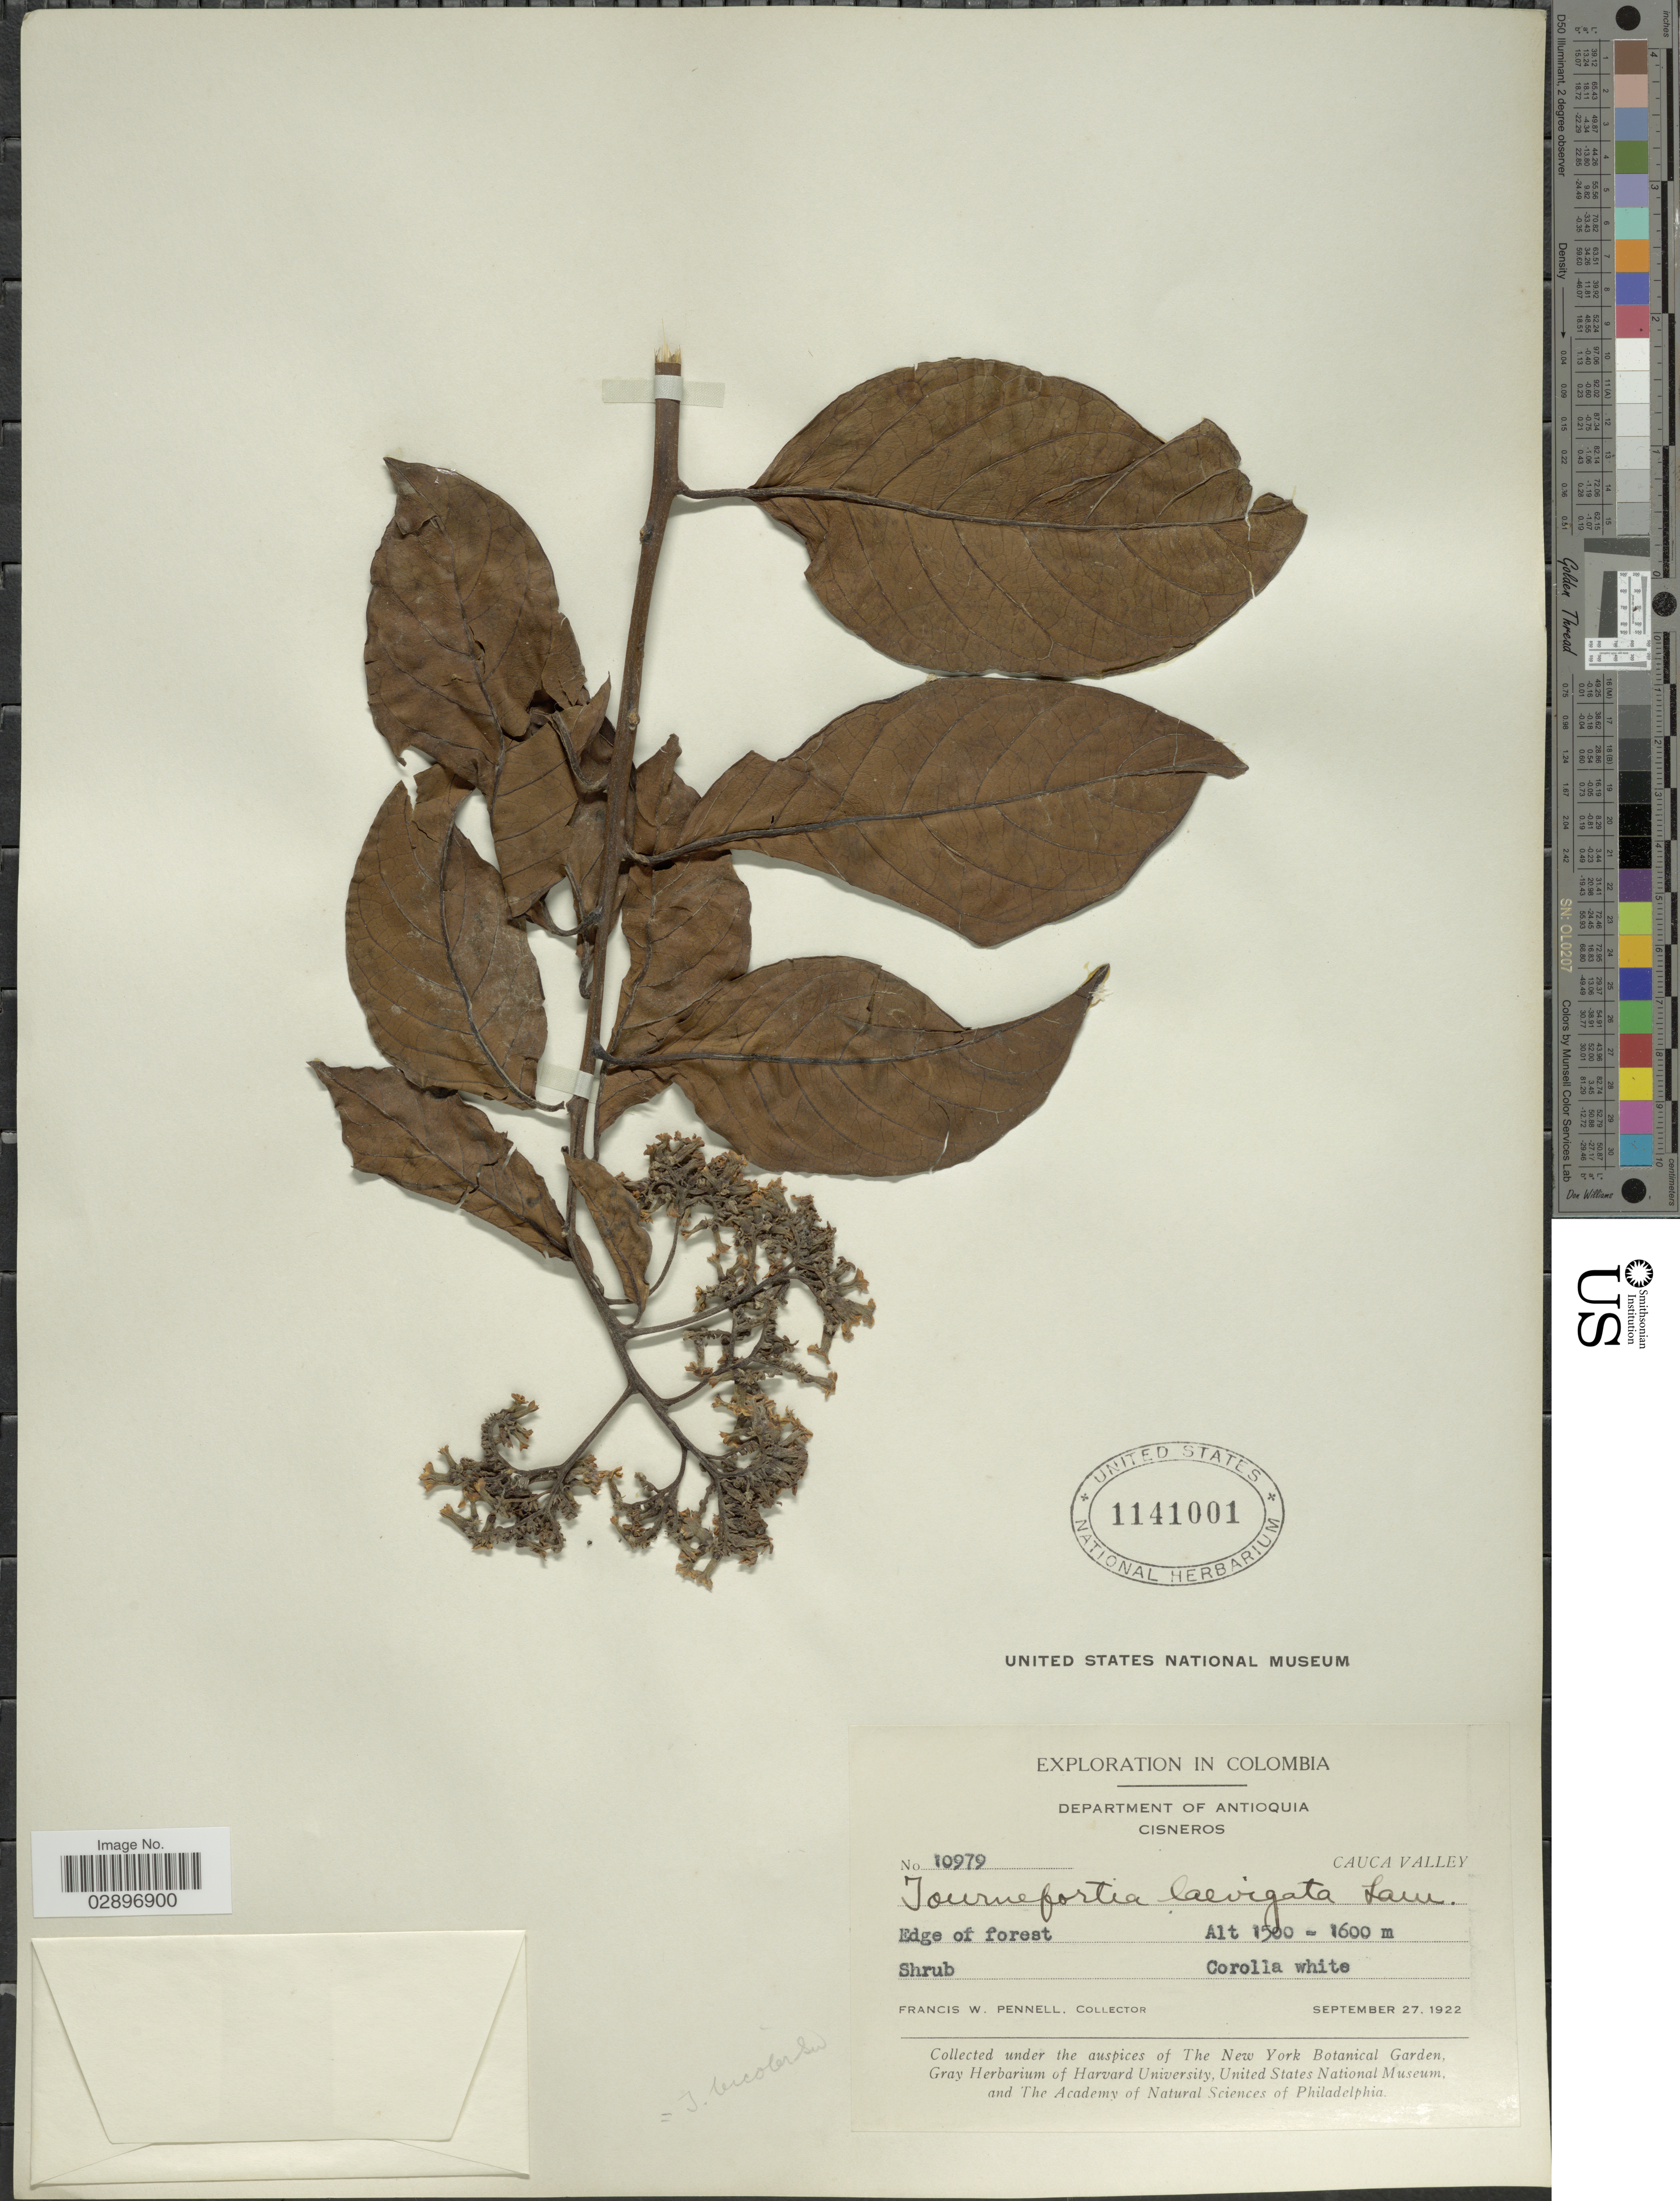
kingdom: Plantae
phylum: Tracheophyta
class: Magnoliopsida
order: Boraginales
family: Heliotropiaceae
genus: Tournefortia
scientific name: Tournefortia bicolor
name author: Sw.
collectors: F. W. Pennell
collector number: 10979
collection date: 1922-09-27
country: Colombia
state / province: Antioquia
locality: Department of Antioquia. Cisneros. Cauca Valley.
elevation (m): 1500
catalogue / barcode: US 1141001